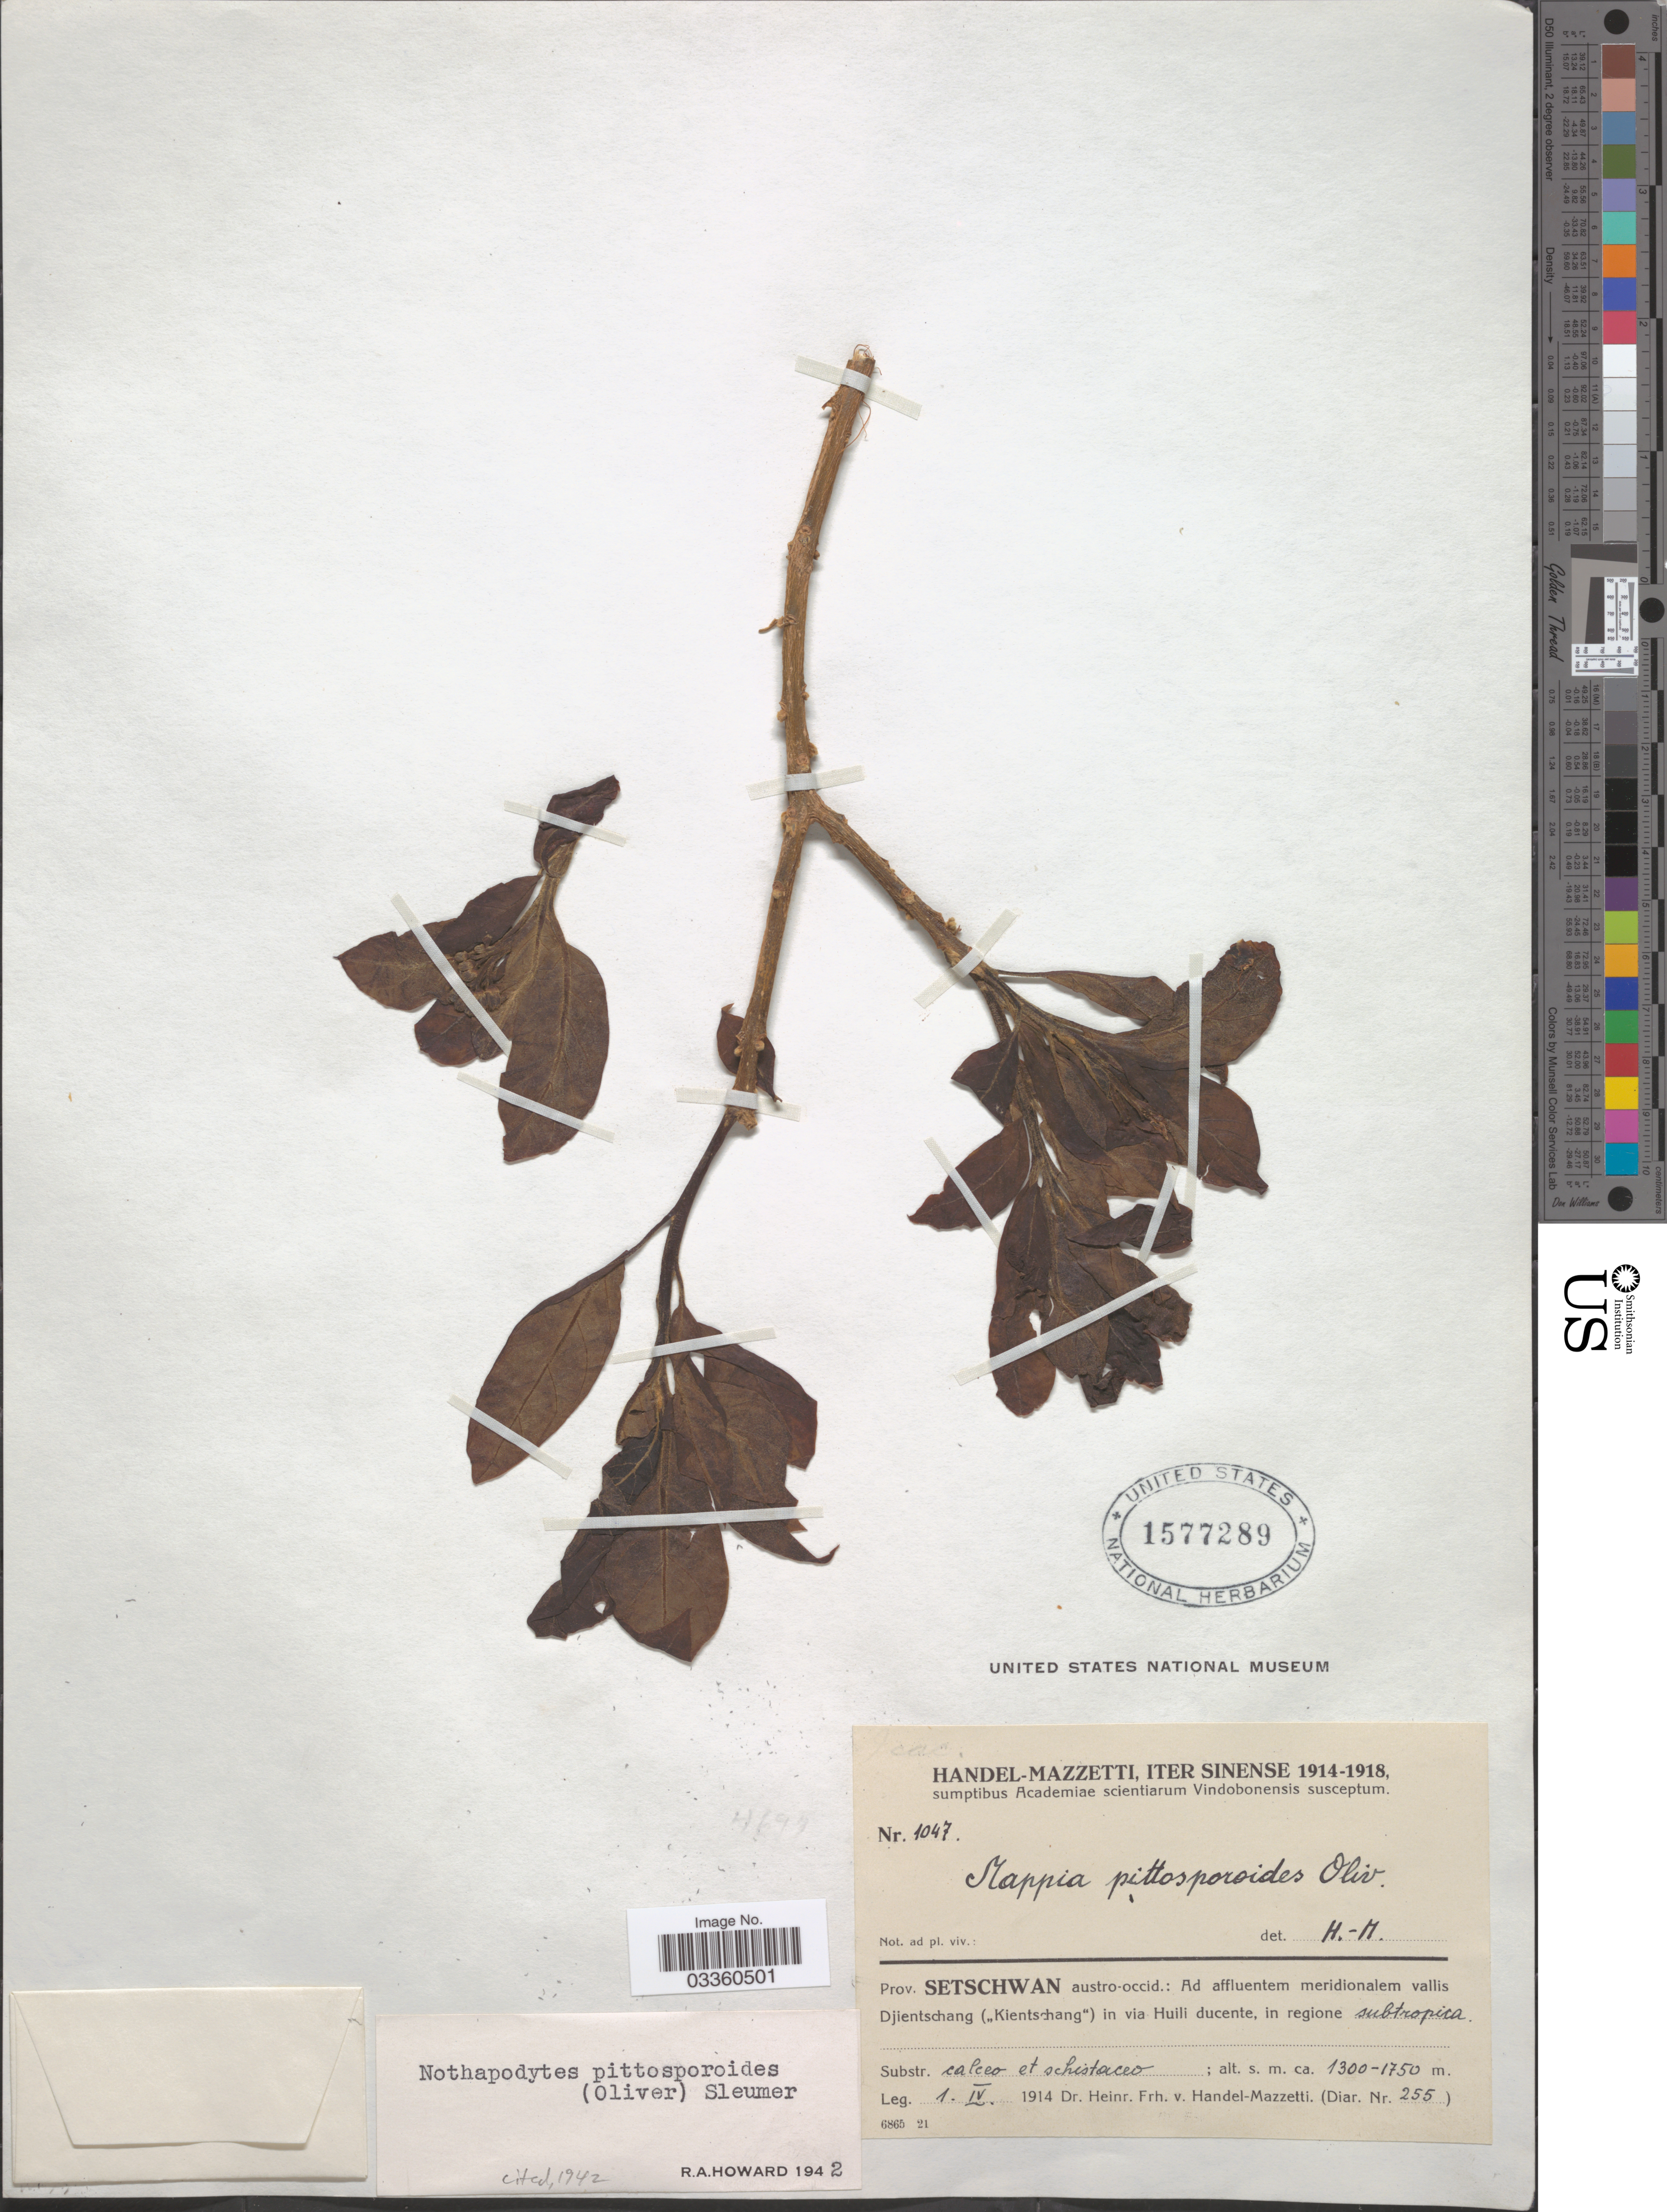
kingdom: Plantae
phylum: Tracheophyta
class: Magnoliopsida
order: Icacinales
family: Icacinaceae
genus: Nothapodytes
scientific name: Nothapodytes pittosporoides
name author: (Oliv.) Sleumer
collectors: H. Handel-Mazzetti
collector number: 1047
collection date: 1914-04-01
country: China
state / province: Sichuan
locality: Prov. Setschwan austro-occid.: Ad affluentem meridionalem vallis Djientschang ("Kientschang") in via Huili ducente.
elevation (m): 1300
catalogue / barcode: US 1577289